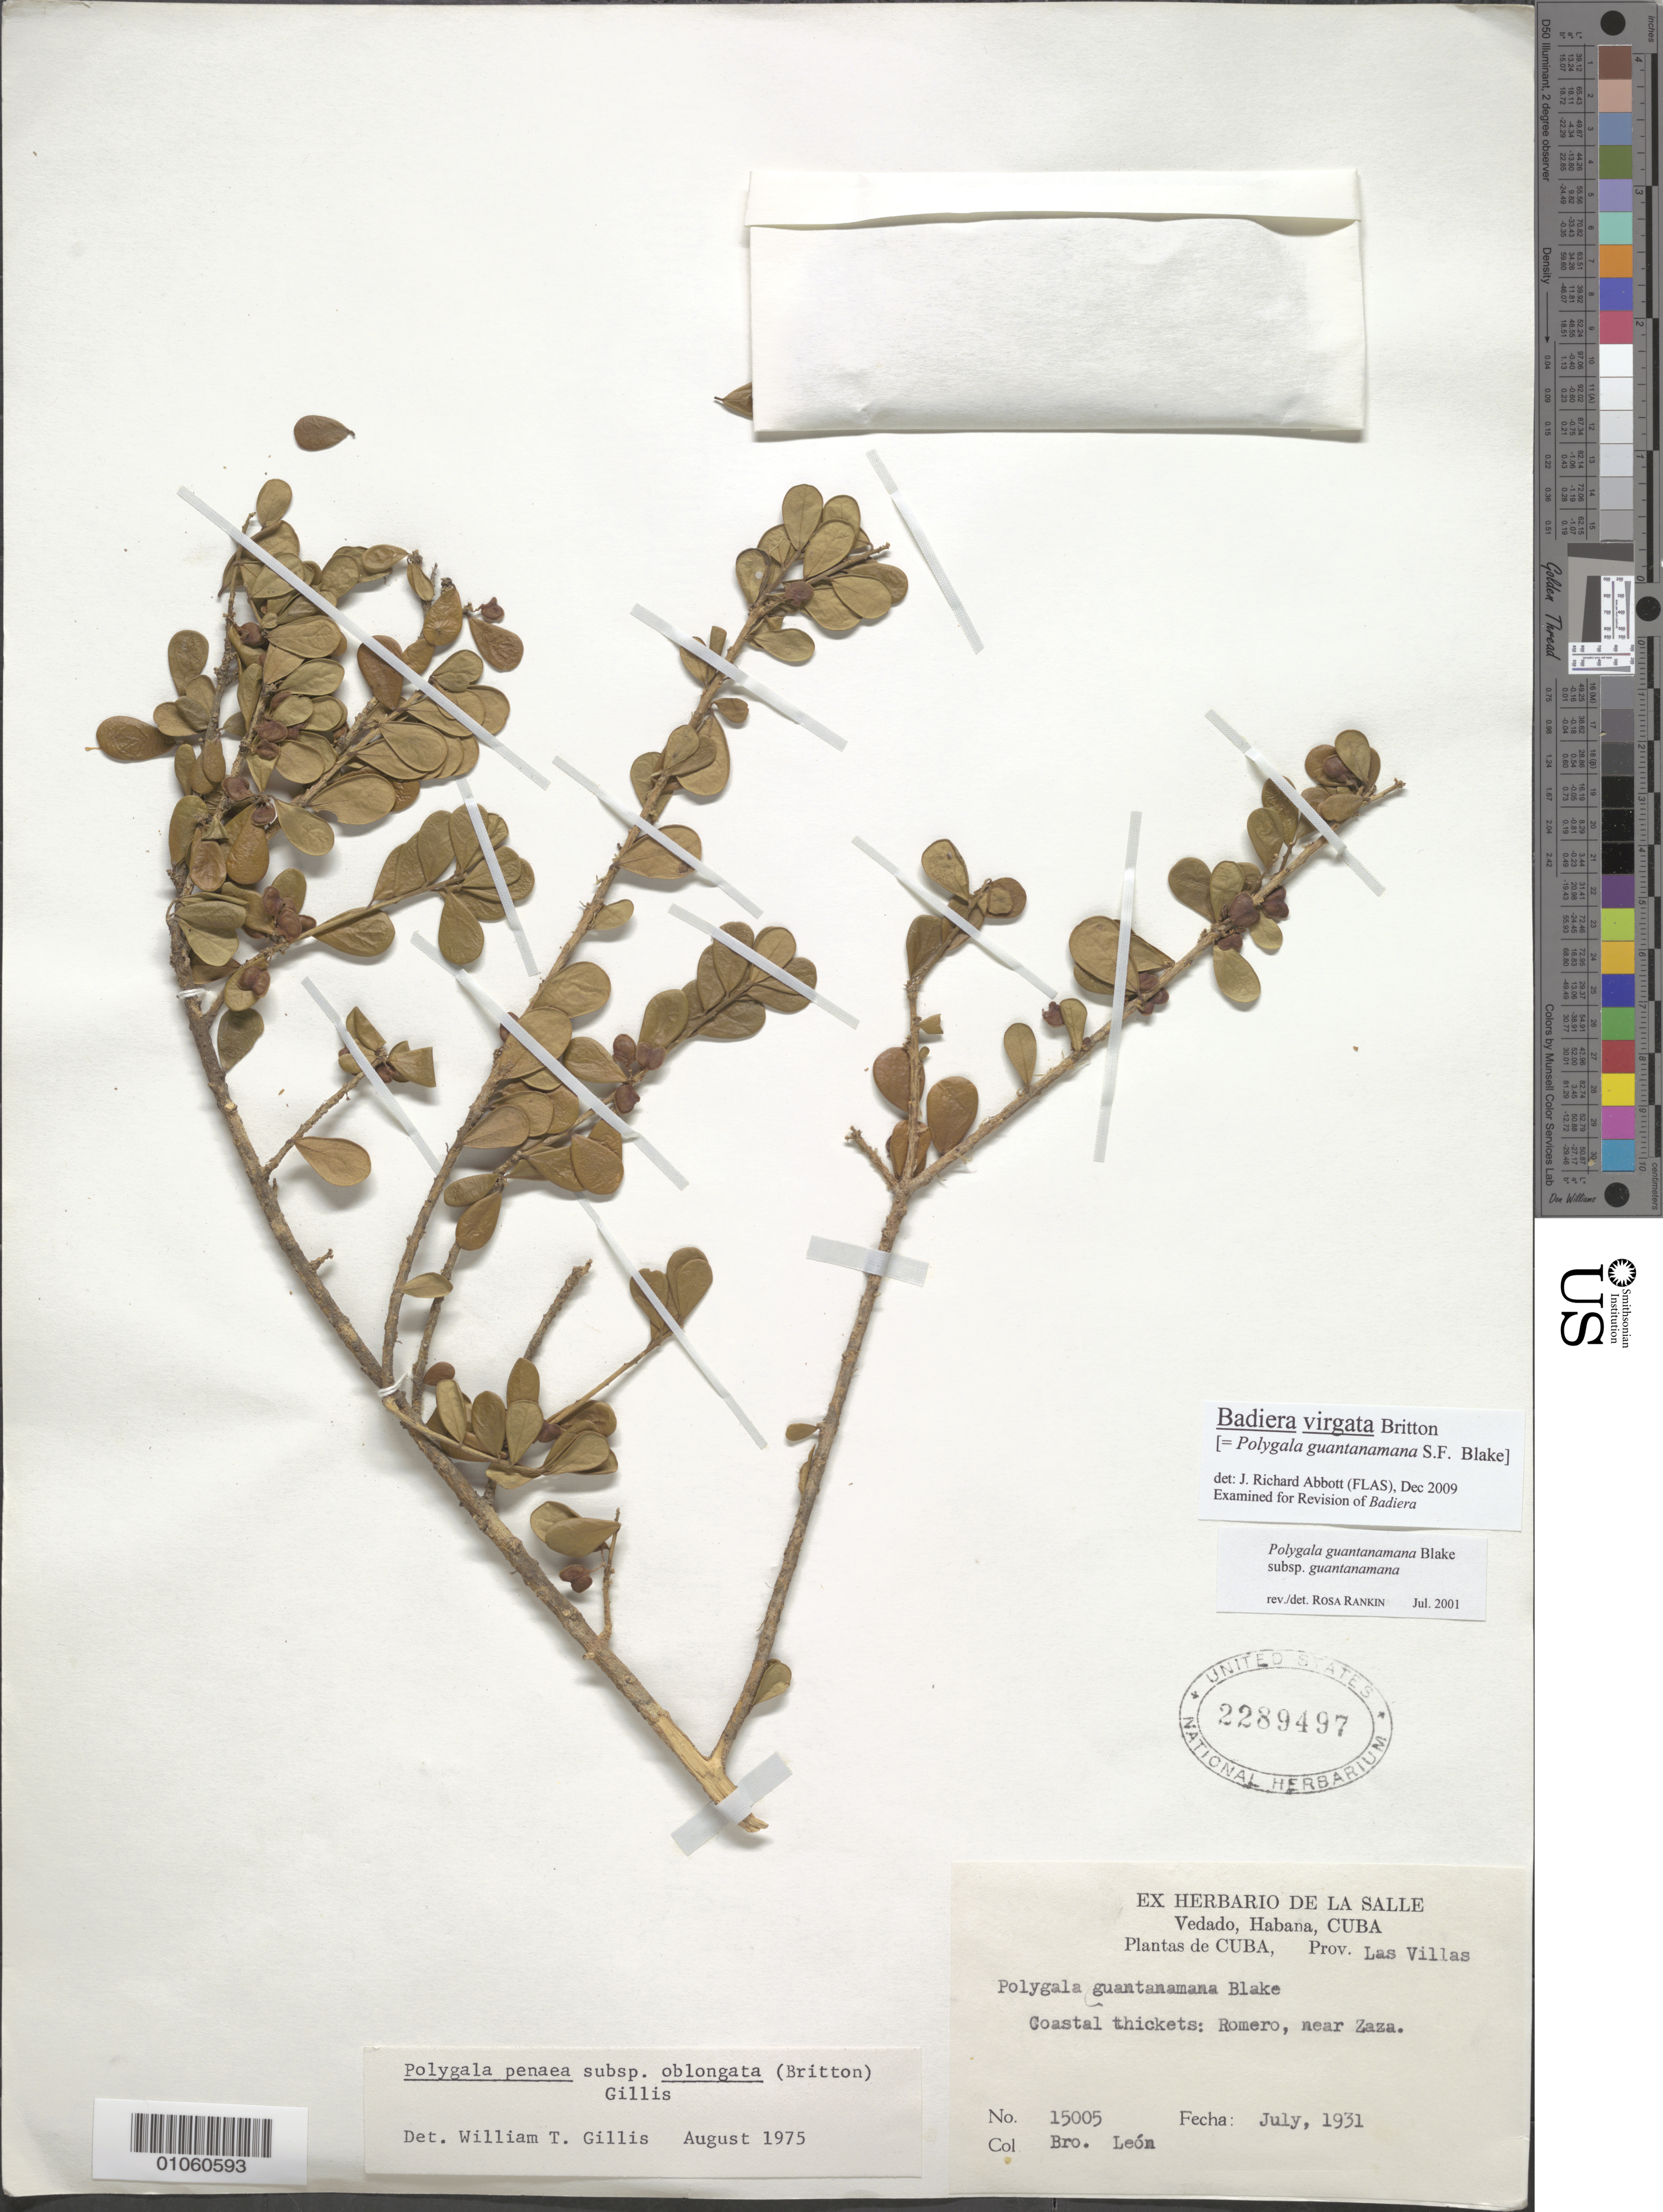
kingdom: Plantae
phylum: Tracheophyta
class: Magnoliopsida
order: Fabales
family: Polygalaceae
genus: Badiera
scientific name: Badiera virgata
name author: Britton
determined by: Abbott, J. R., (FLAS)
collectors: Bro. León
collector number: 15005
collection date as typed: Jul 1931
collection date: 1931-07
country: Cuba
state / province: Las Villas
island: Cuba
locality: romero, near ZaZa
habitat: Coastal thickets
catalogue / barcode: US 2289497